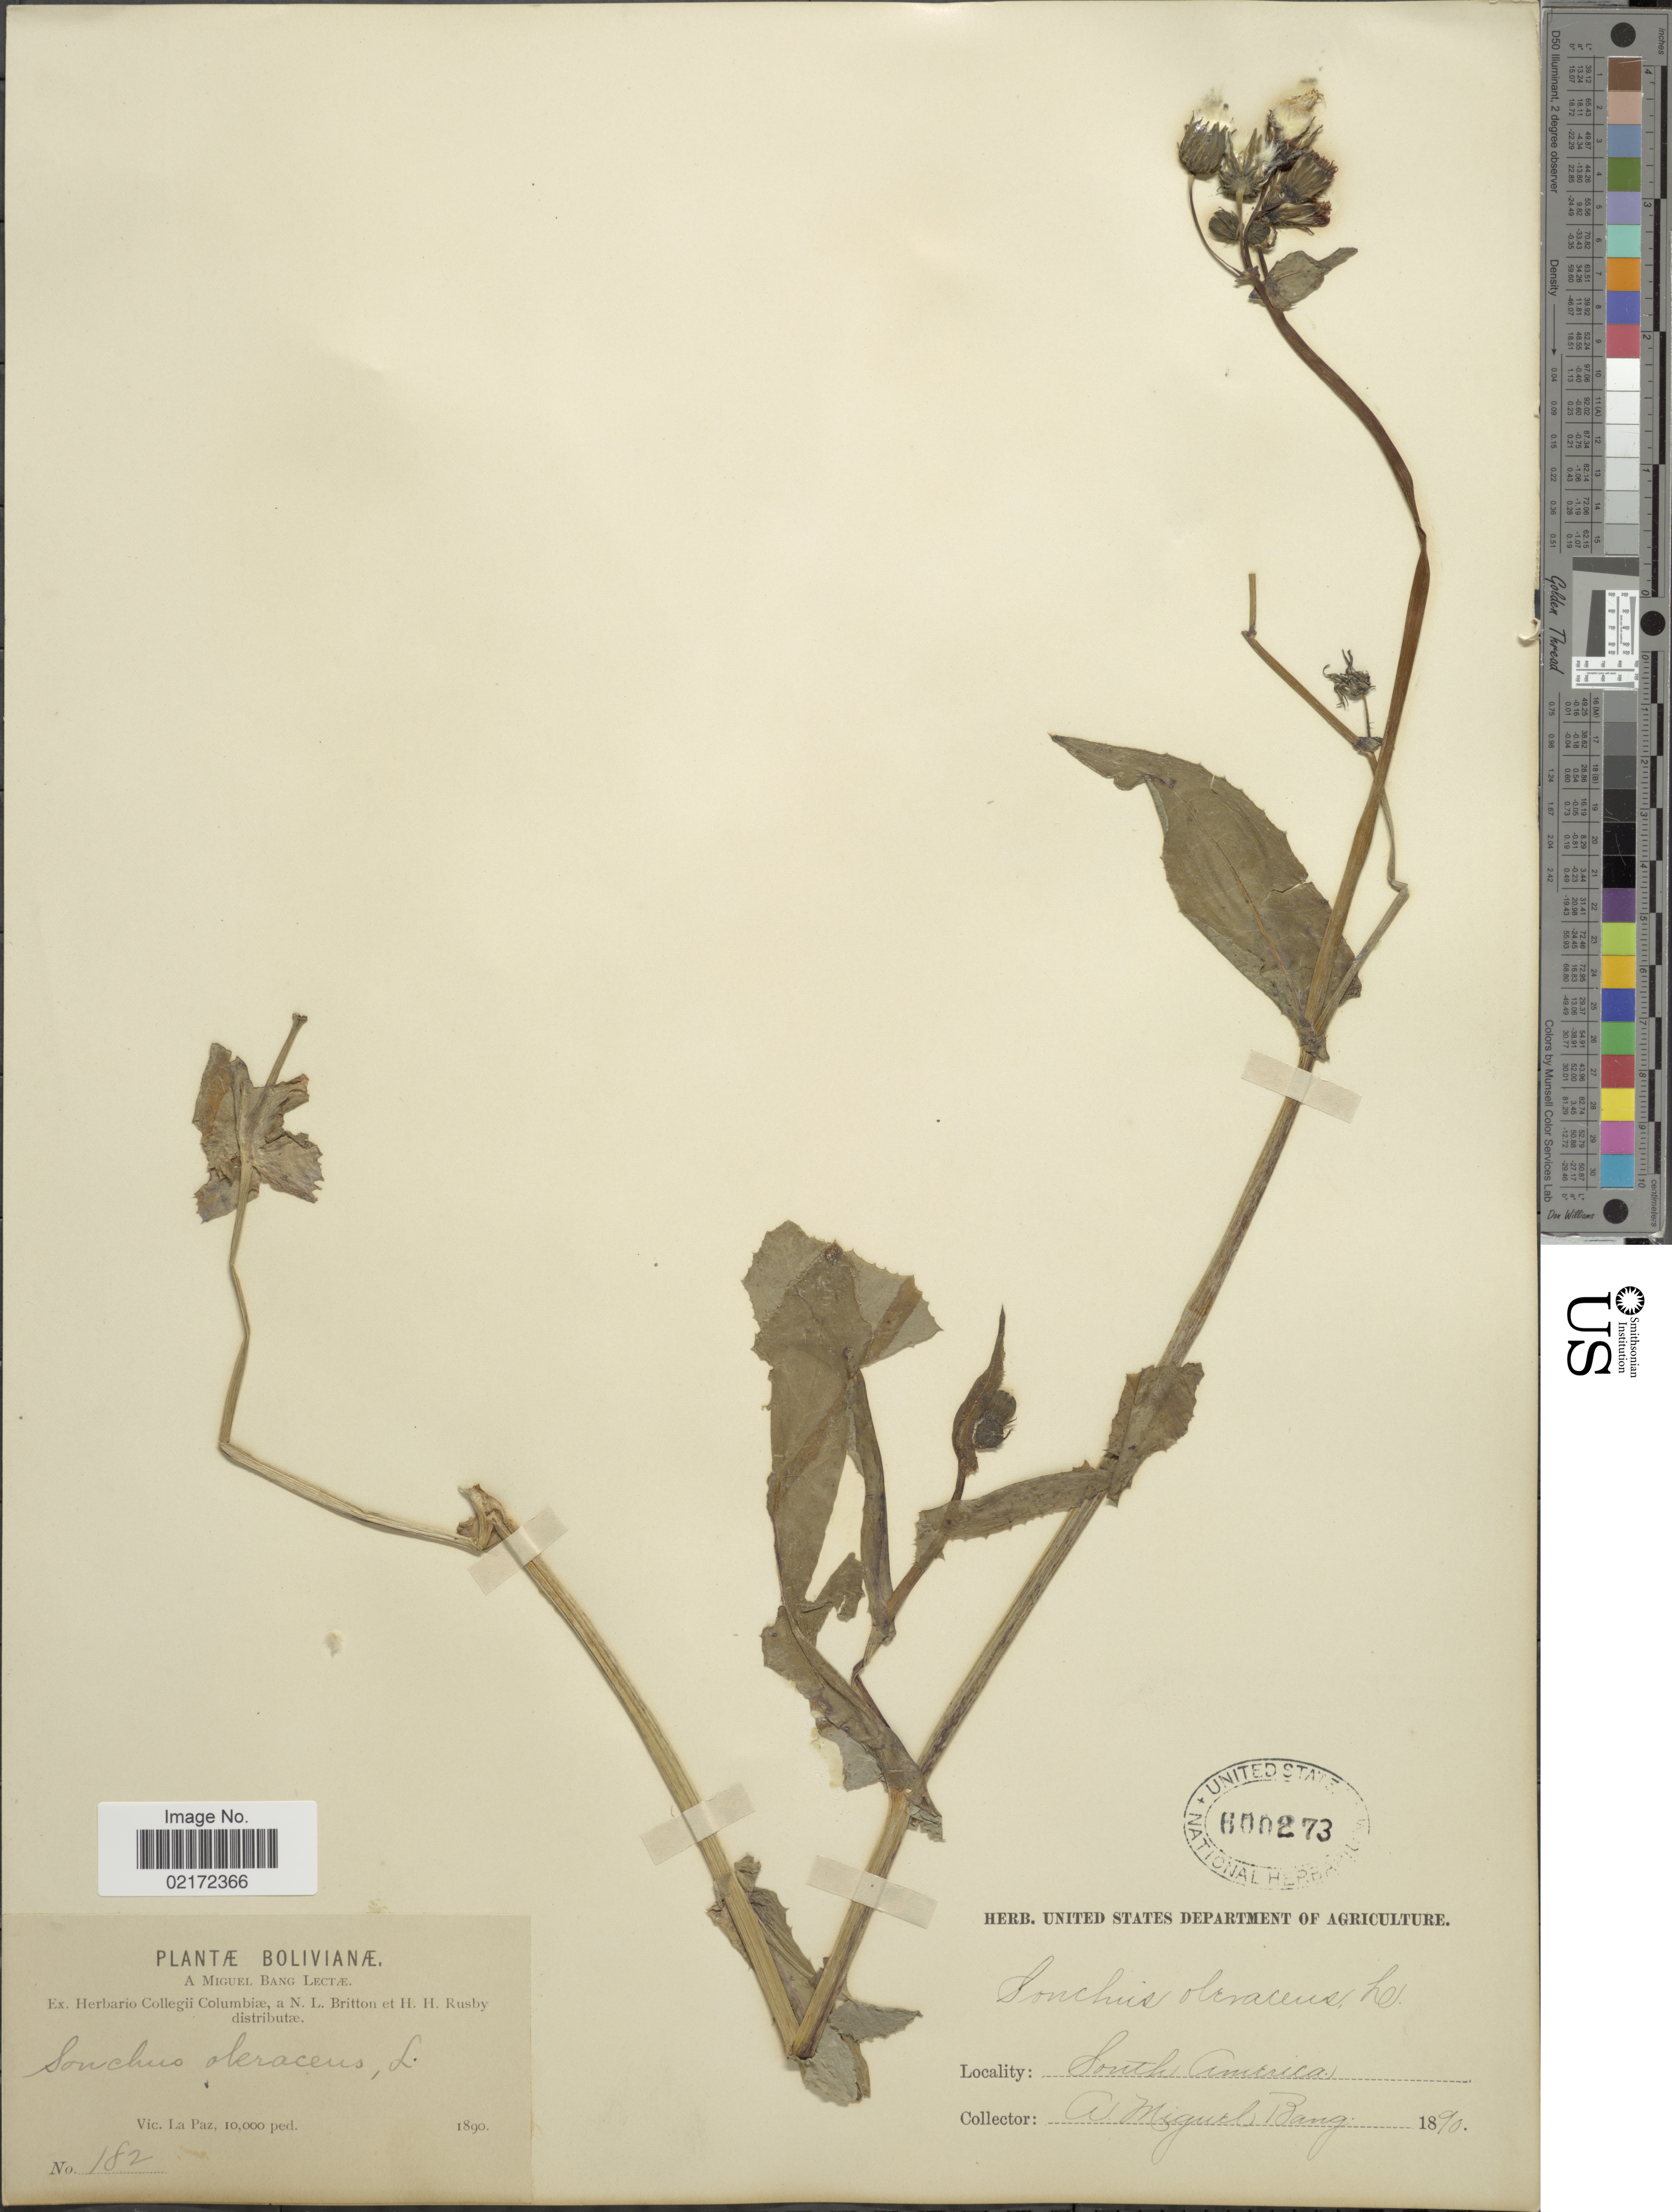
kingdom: Plantae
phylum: Tracheophyta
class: Magnoliopsida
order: Asterales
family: Asteraceae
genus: Sonchus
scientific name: Sonchus oleraceus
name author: L.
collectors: M. Bang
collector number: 182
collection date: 1890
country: Bolivia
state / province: La Paz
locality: Vic. La Paz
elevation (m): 3048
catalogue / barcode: US 600273